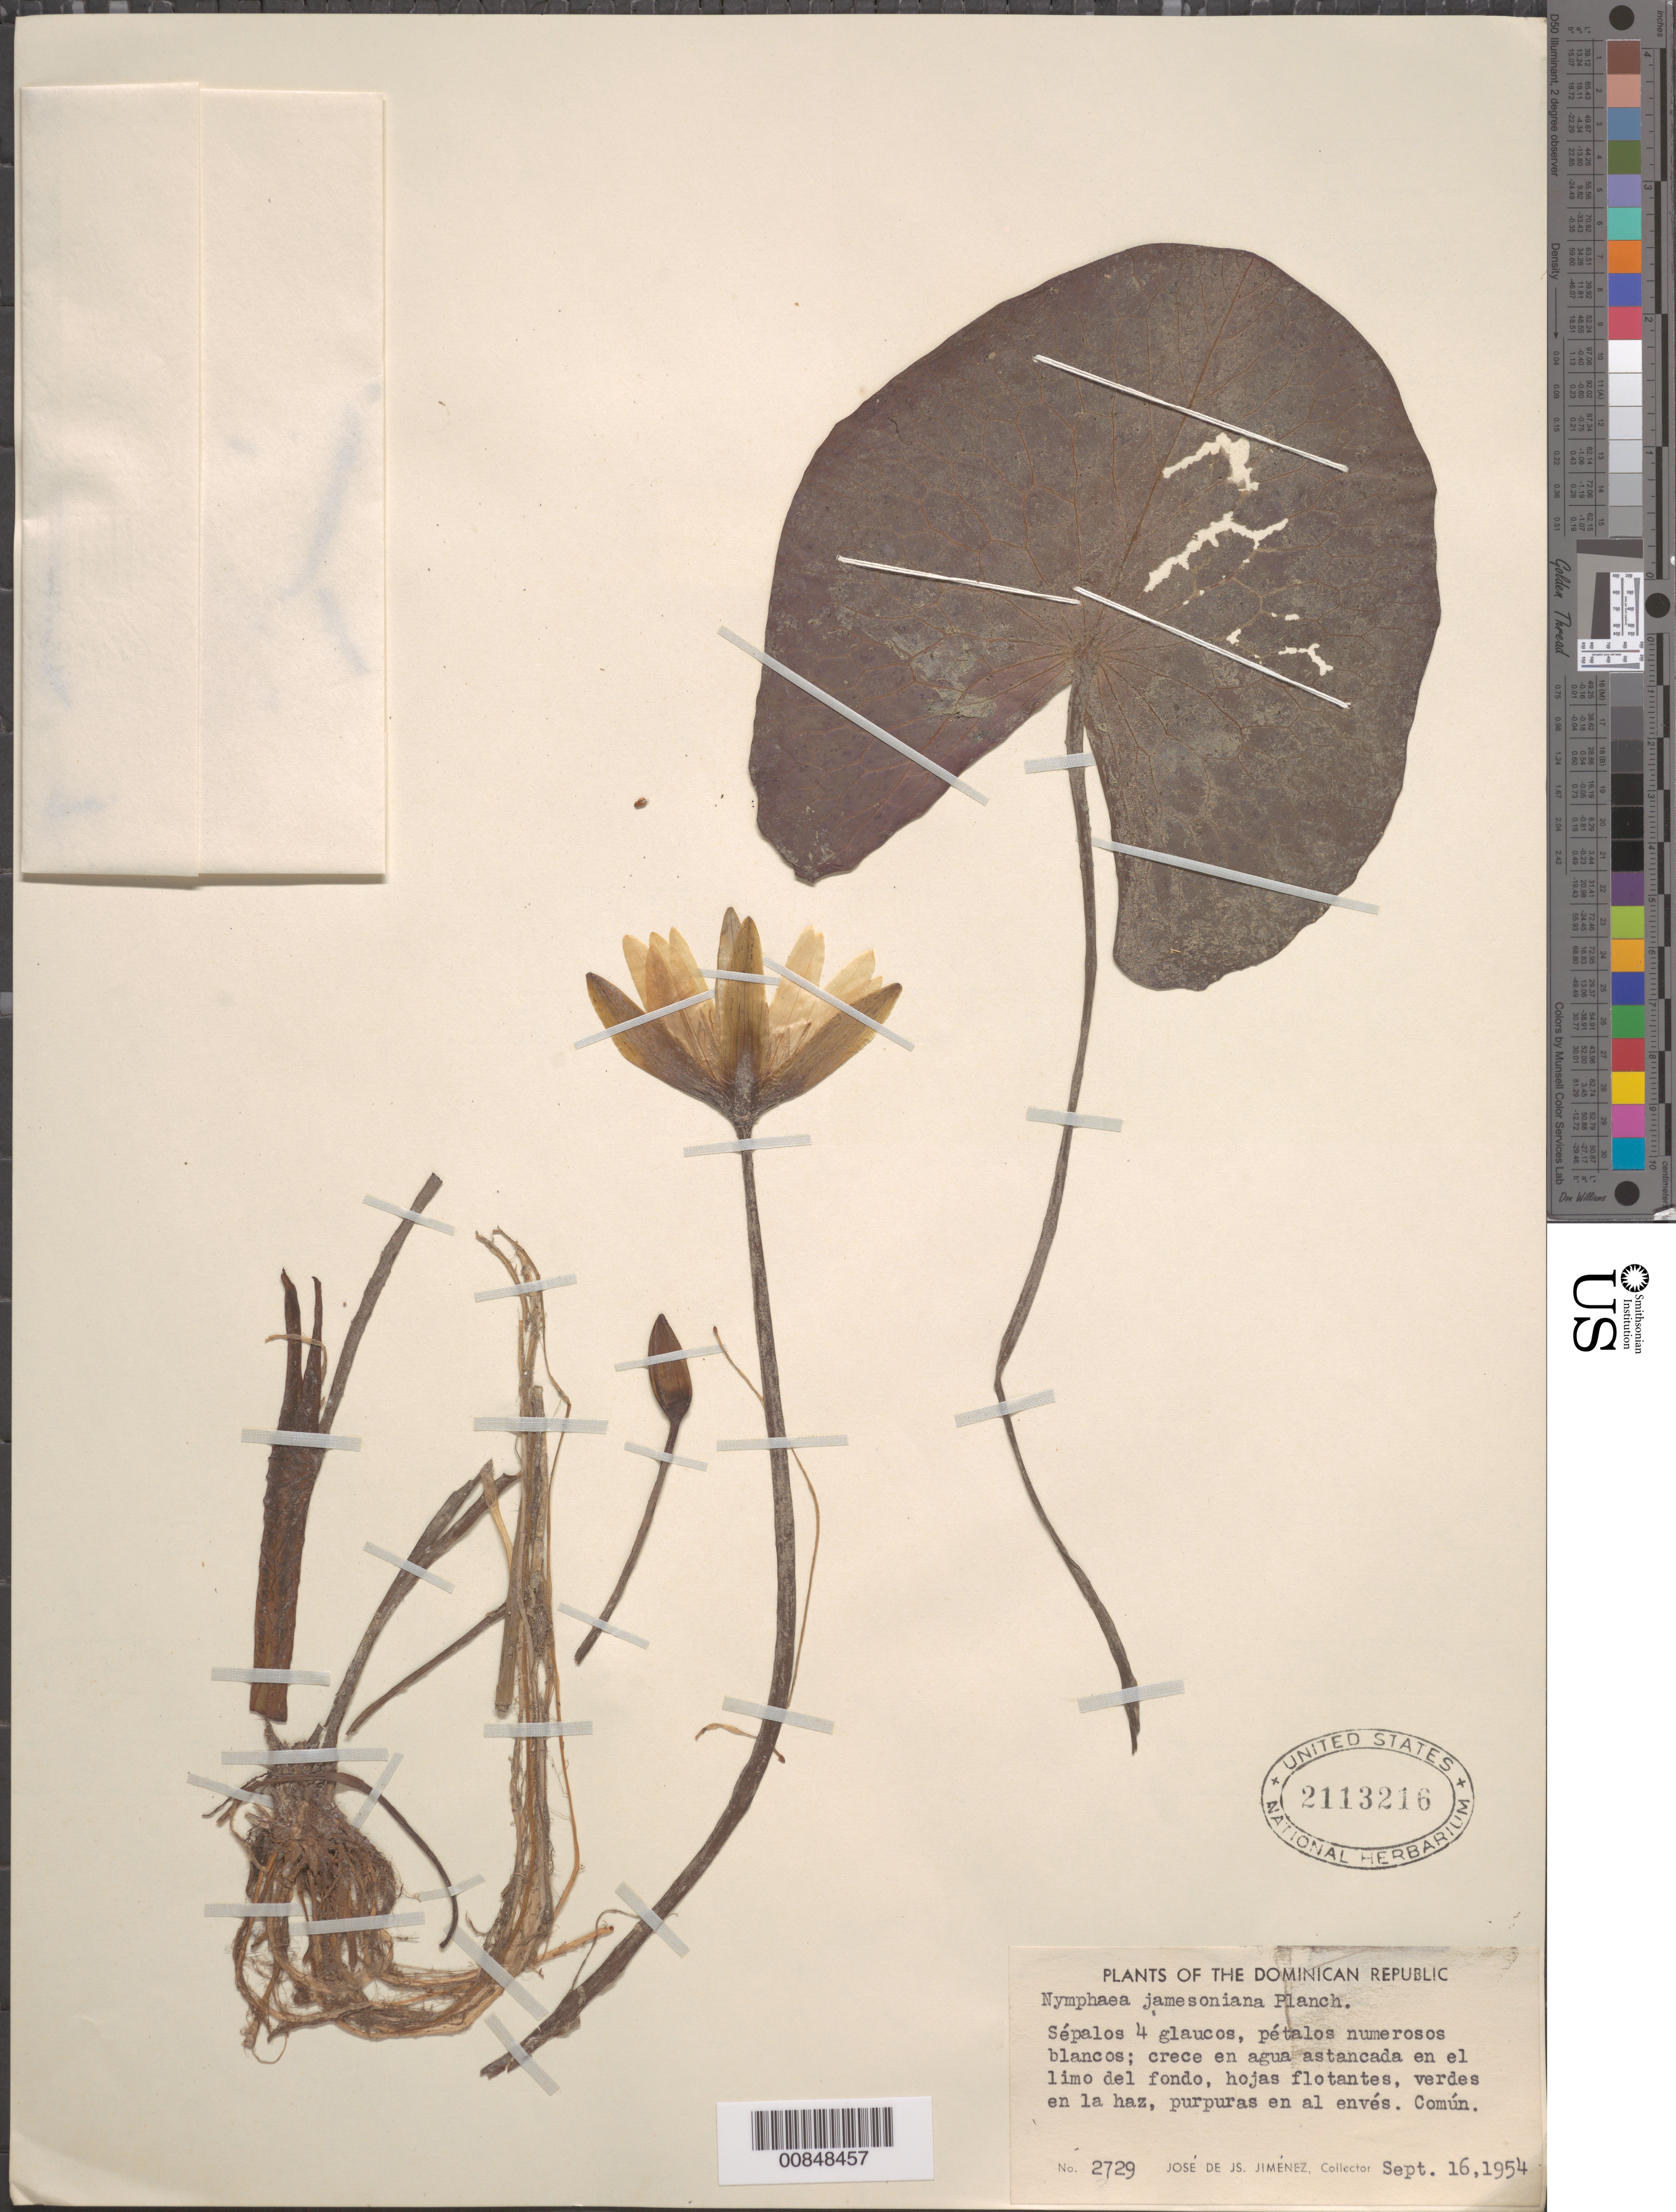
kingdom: Plantae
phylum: Tracheophyta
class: Magnoliopsida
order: Nymphaeales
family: Nymphaeaceae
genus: Nymphaea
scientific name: Nymphaea jamesoniana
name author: Planch.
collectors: J. J. Jiménez Almonte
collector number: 2729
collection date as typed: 16 Sep 1954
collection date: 1954-09-16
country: Dominican Republic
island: Hispaniola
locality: Dominican Republic.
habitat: Crece en agua estancada en el limo del fondo.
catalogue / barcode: US 2113216